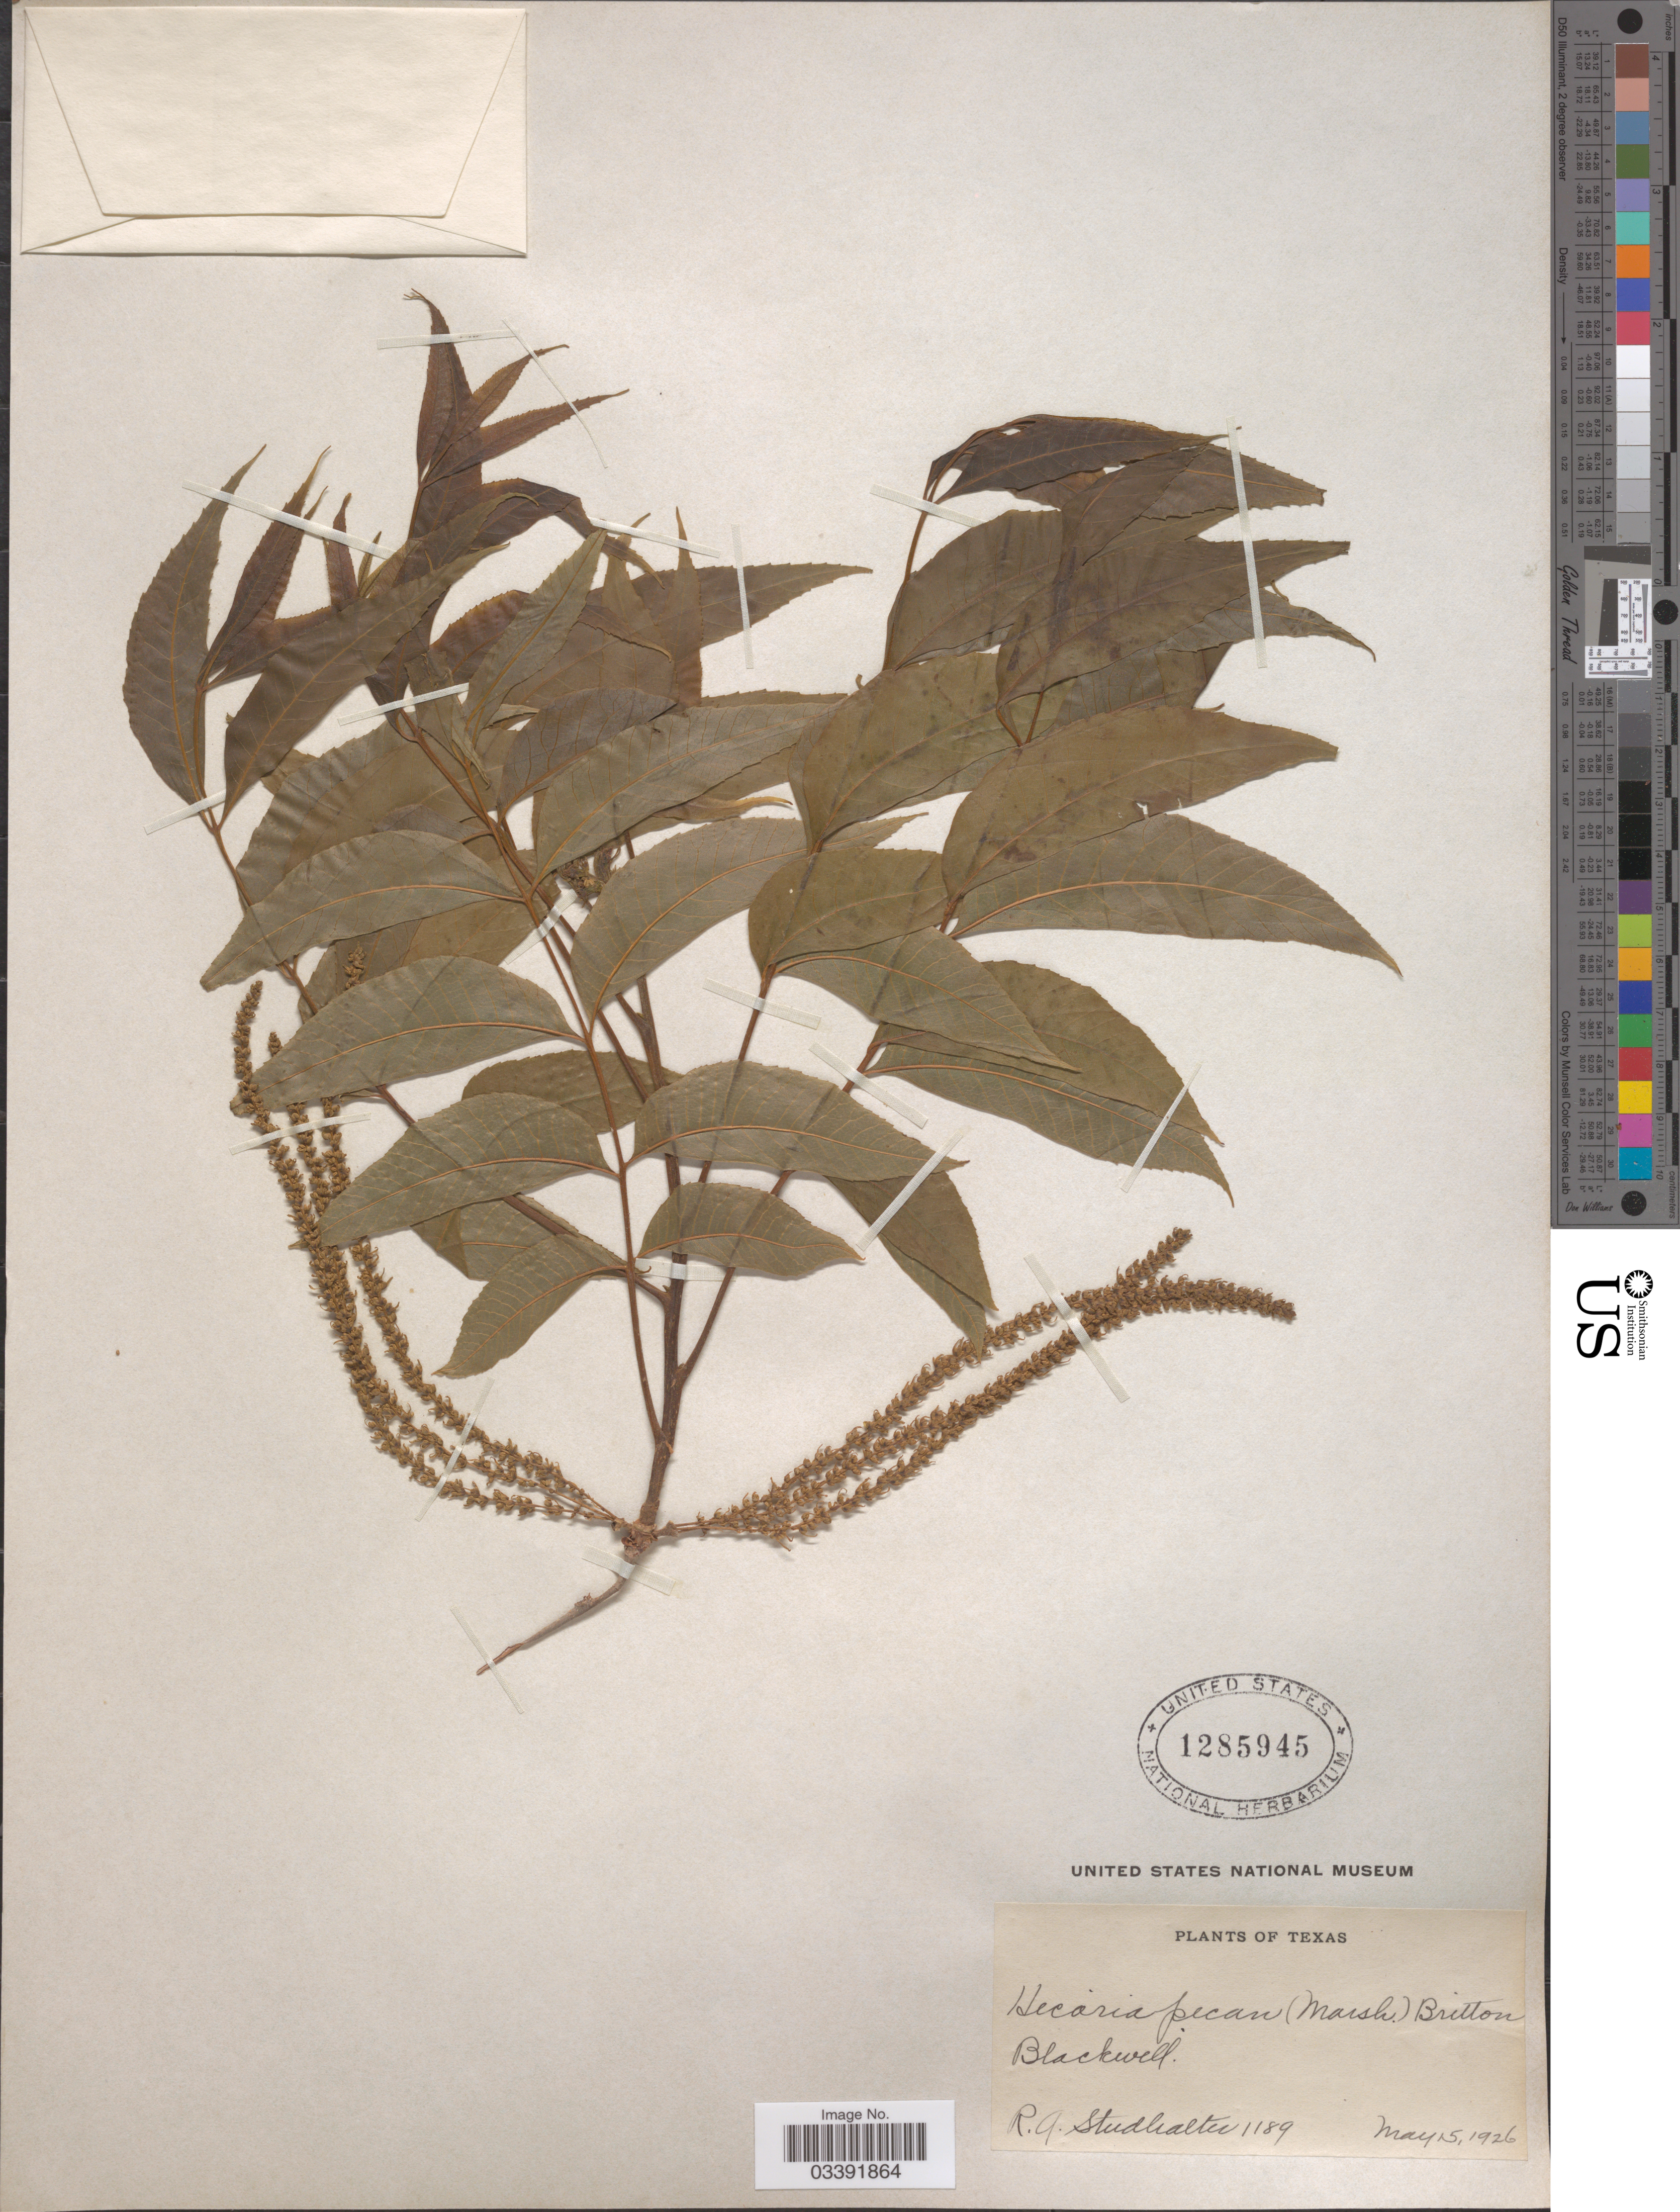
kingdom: Plantae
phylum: Tracheophyta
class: Magnoliopsida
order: Fagales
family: Juglandaceae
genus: Carya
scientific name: Carya illinoinensis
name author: (Wangenh.) K. Koch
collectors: R. Studhalter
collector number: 1189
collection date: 1926-05-15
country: United States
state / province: Texas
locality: Blackwell.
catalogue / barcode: US 1285945